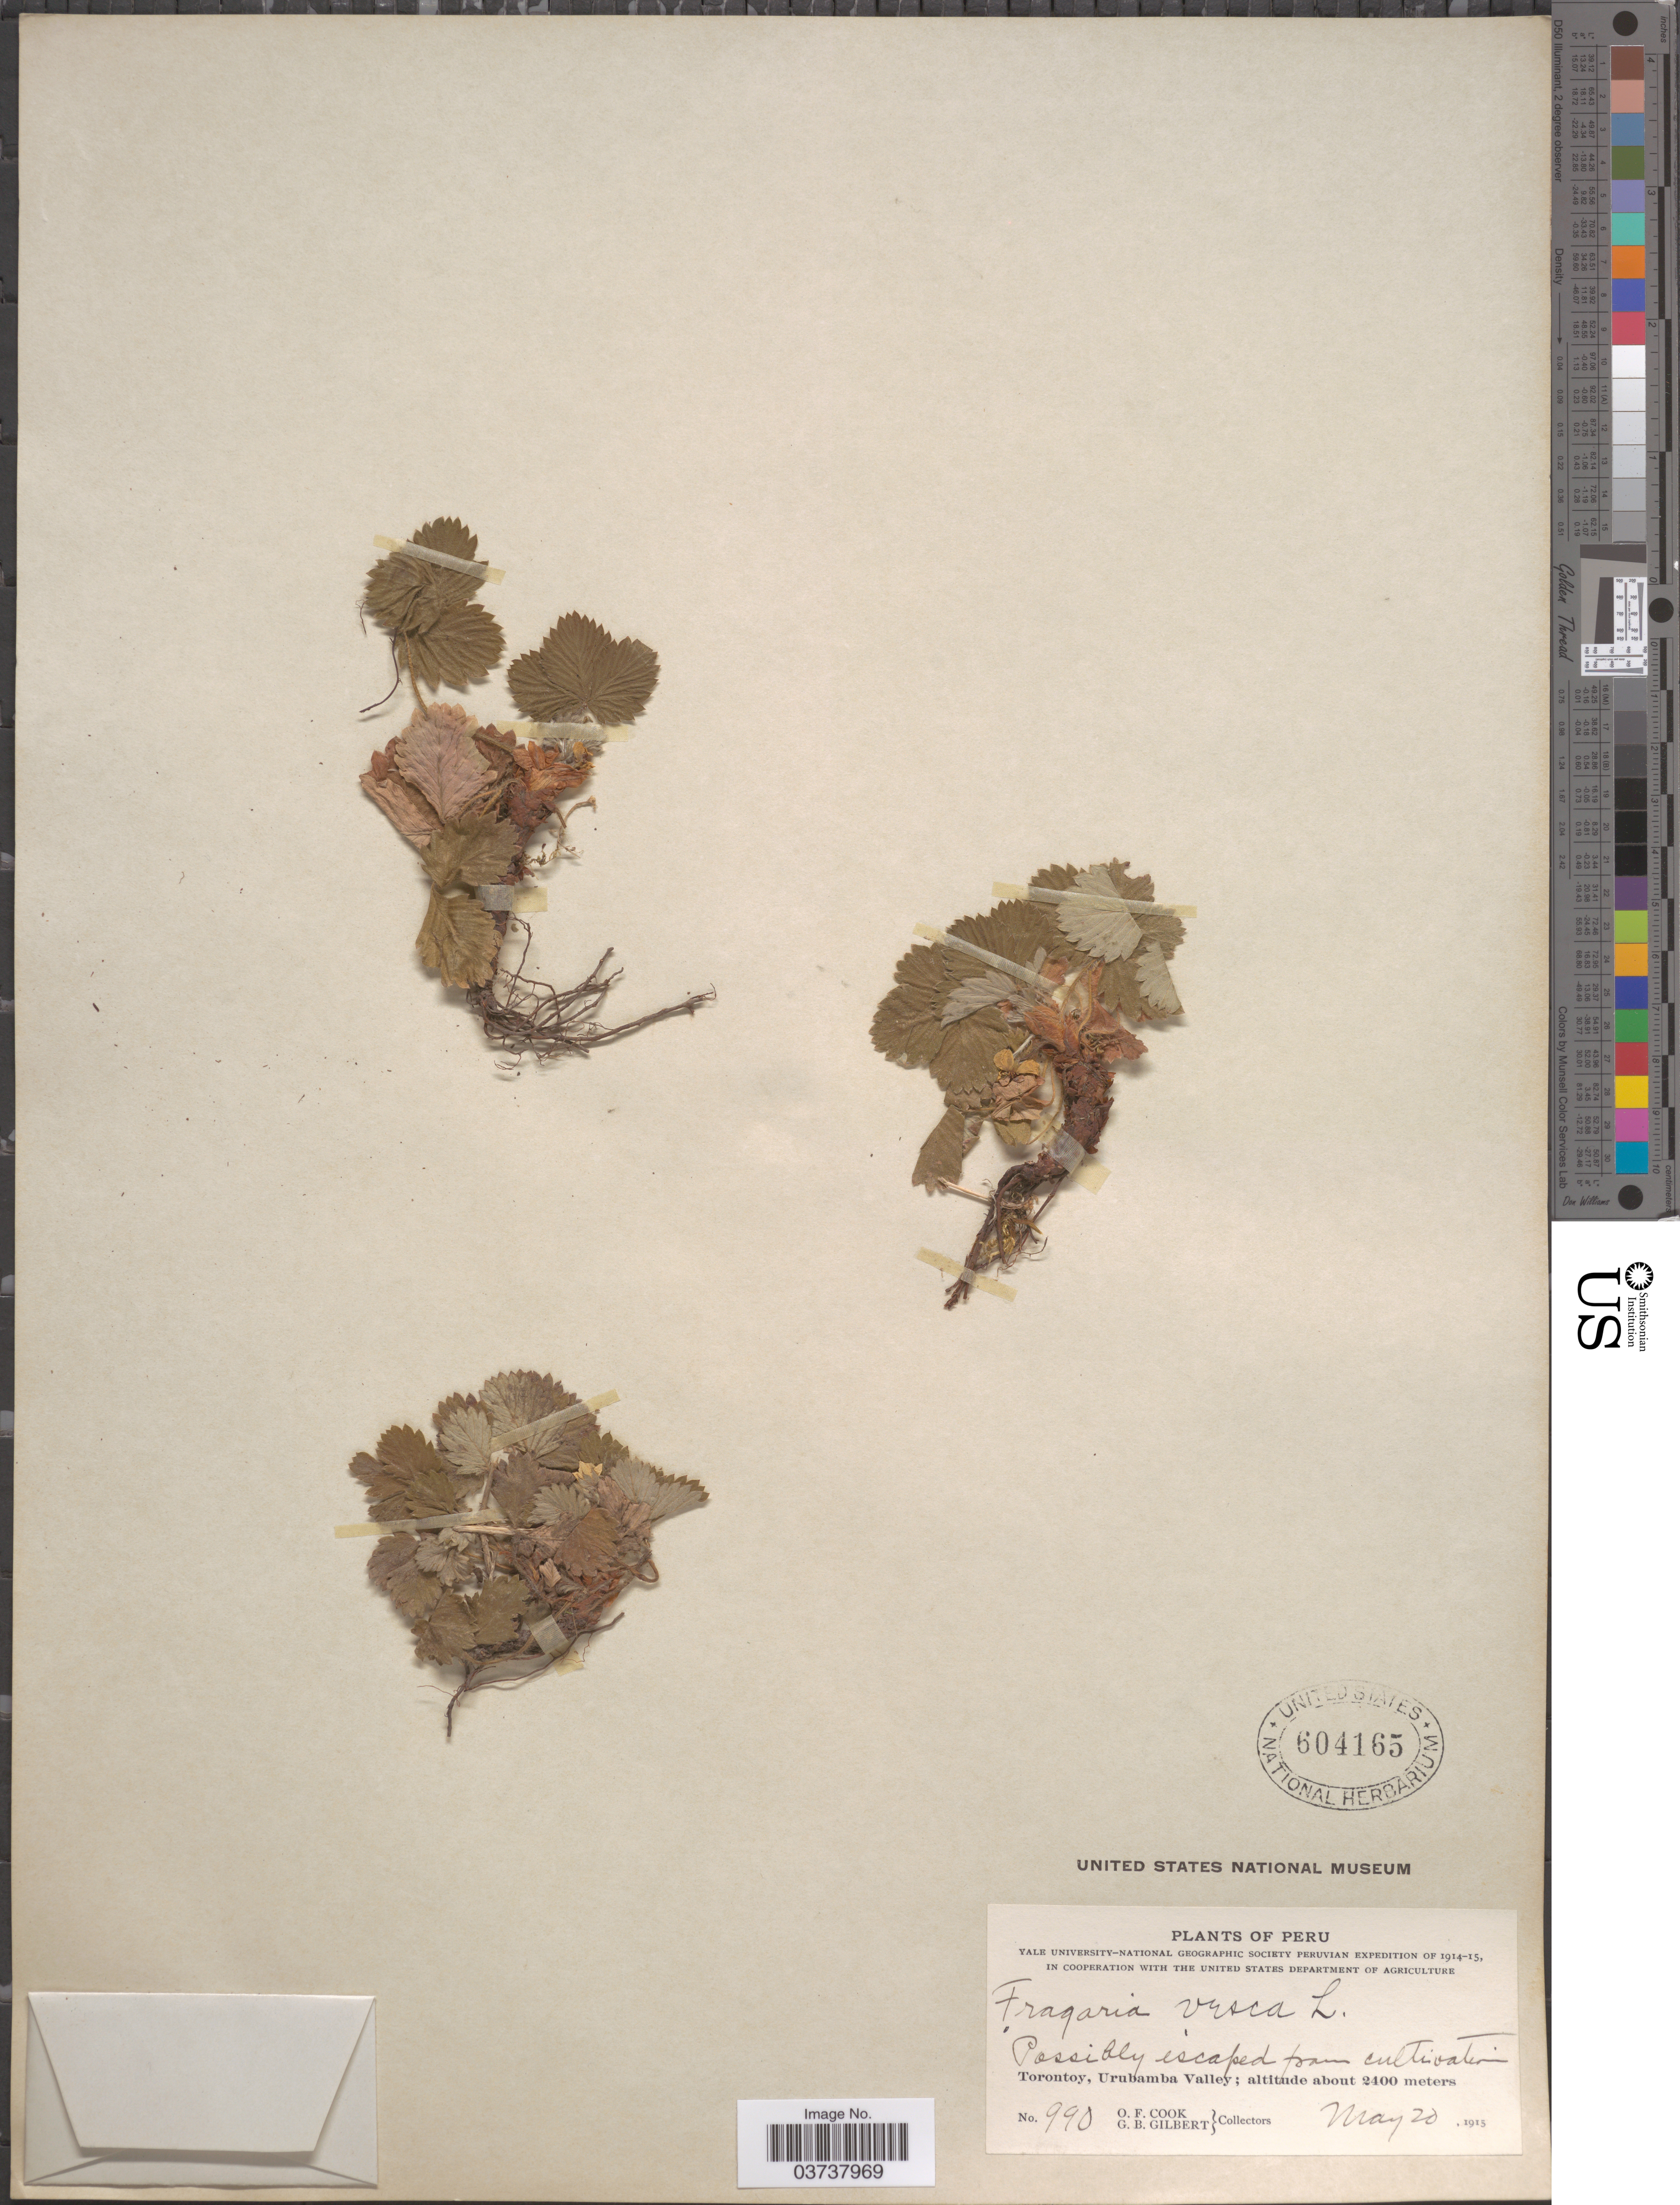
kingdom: Plantae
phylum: Tracheophyta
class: Magnoliopsida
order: Rosales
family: Rosaceae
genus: Fragaria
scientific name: Fragaria vesca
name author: L.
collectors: O. F. Cook & G. B. Gilbert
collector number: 990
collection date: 1915-05-20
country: Peru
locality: Torontoy, Urubamba Valley.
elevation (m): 2400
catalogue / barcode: US 604165